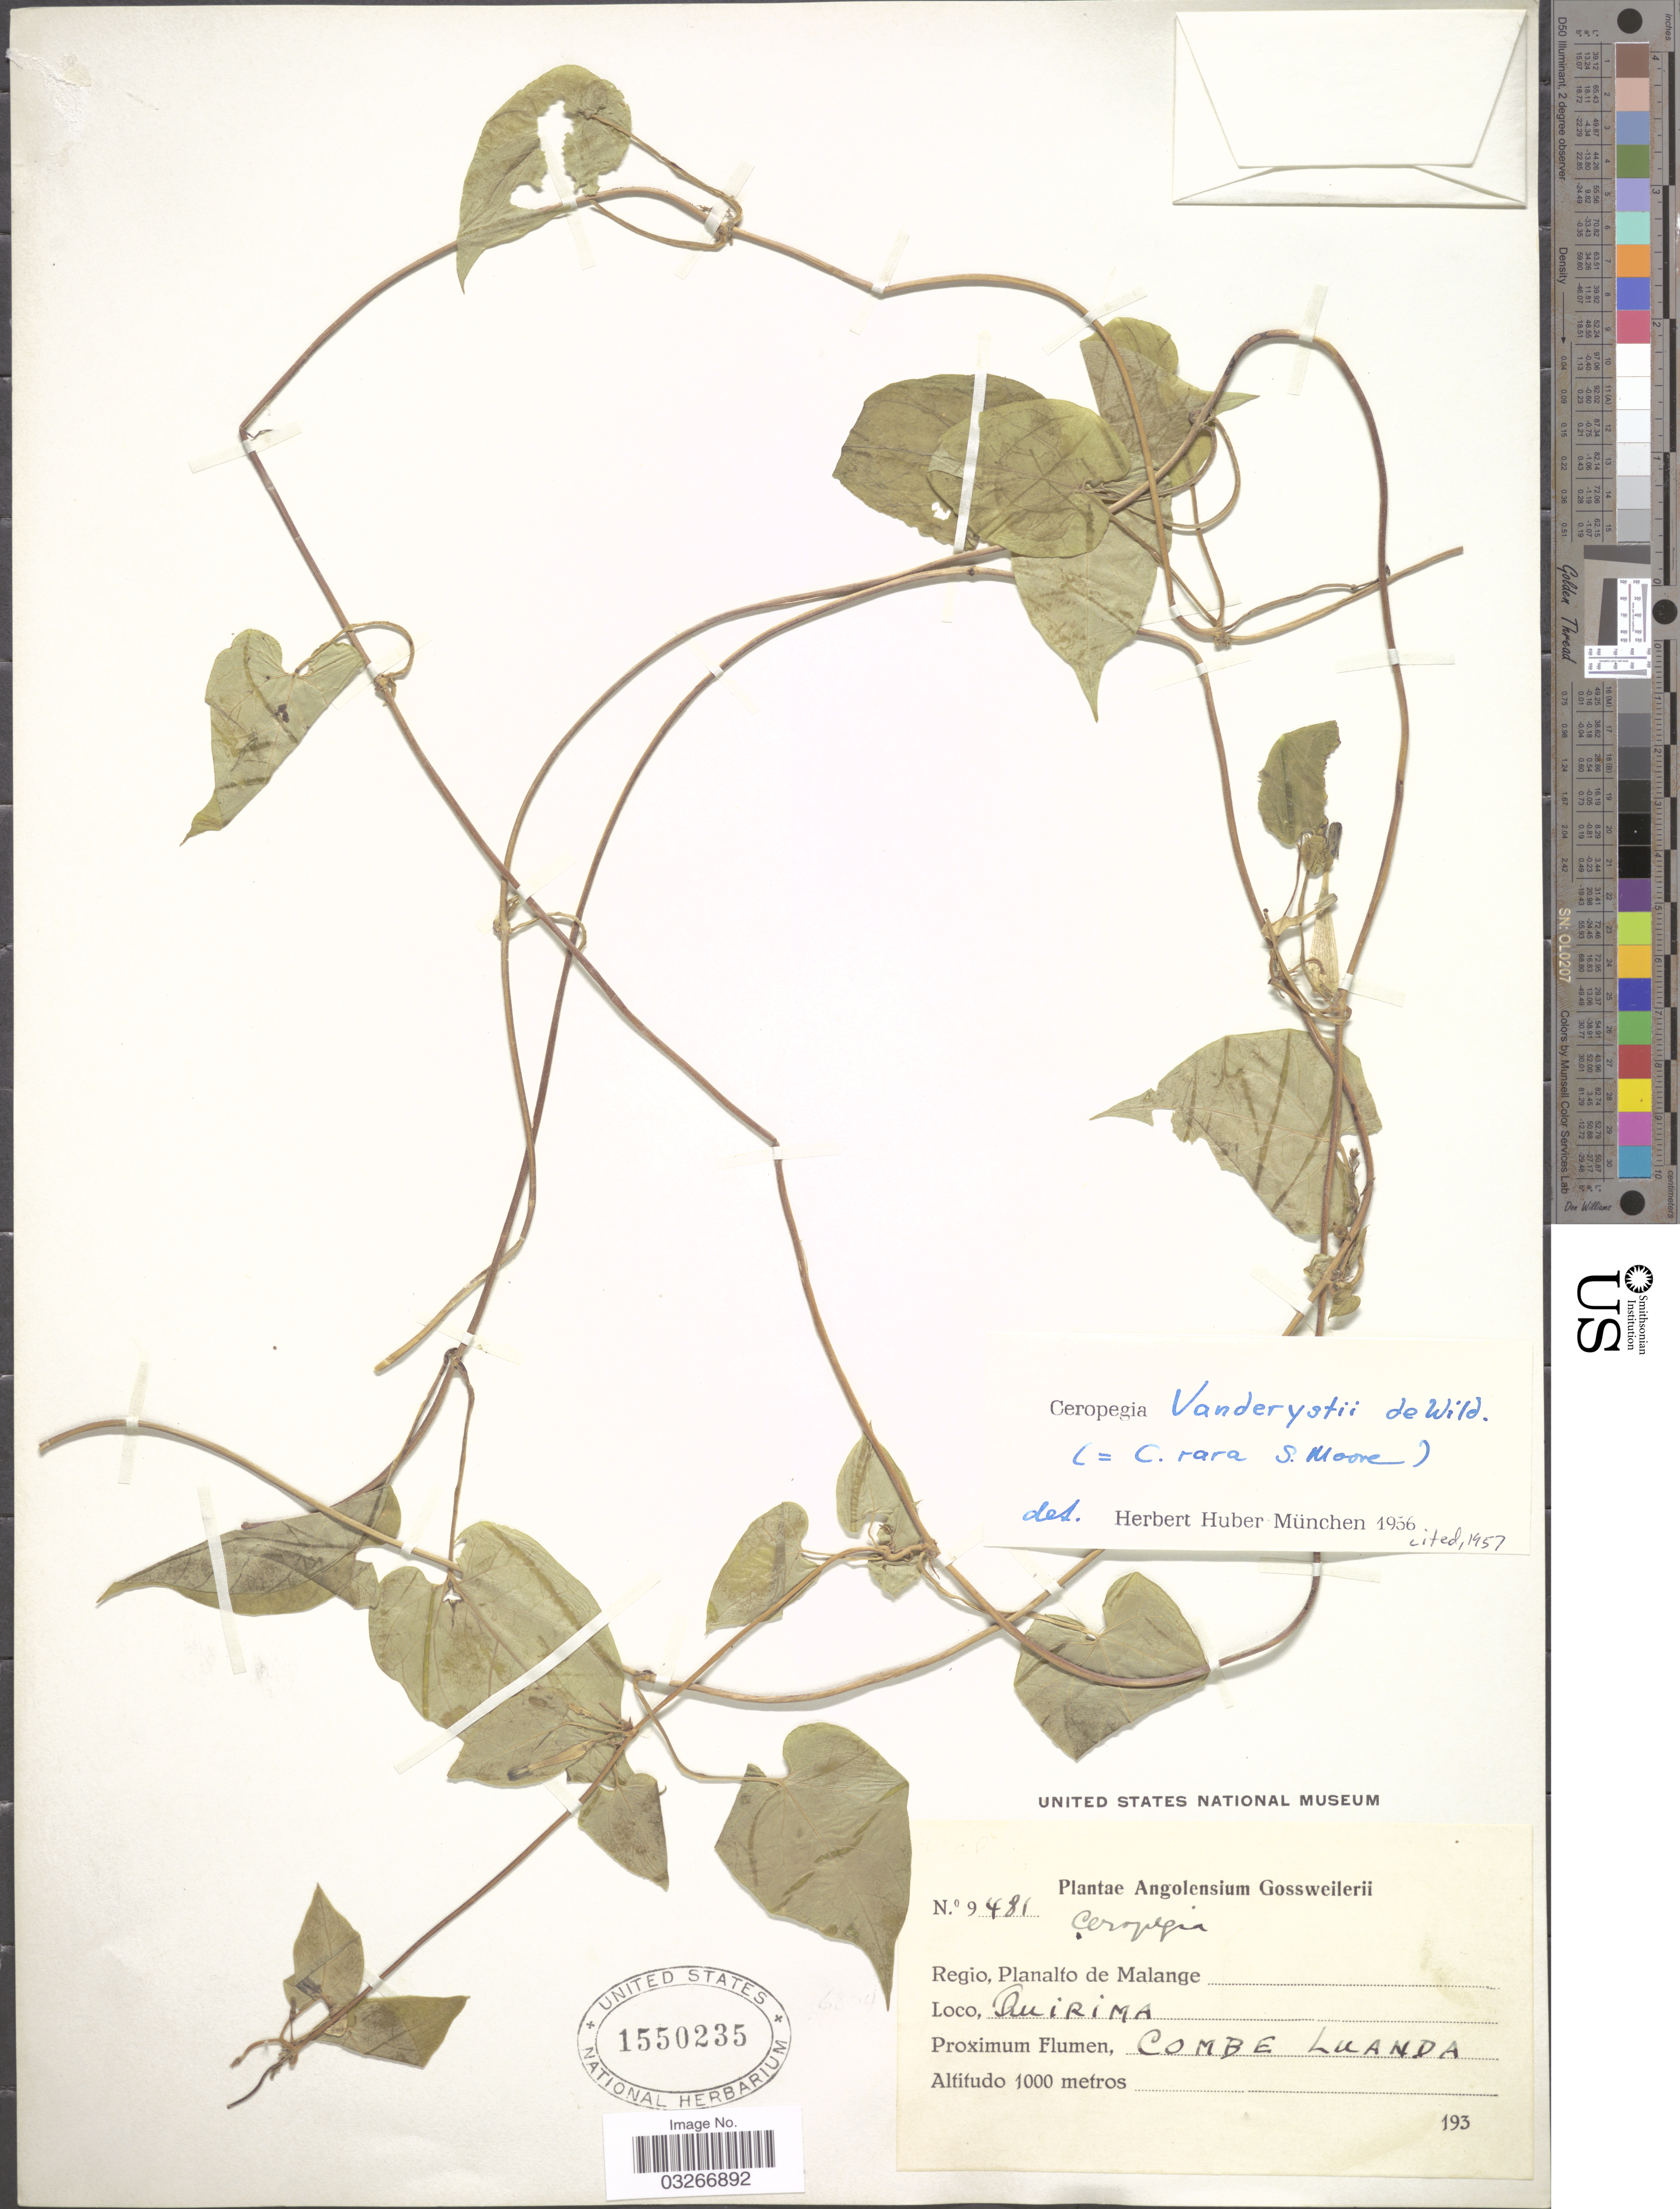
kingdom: Plantae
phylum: Tracheophyta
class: Magnoliopsida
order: Gentianales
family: Apocynaceae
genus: Ceropegia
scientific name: Ceropegia vanderystii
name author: De Wild.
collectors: -. Gossweiler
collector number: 9481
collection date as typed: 193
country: Angola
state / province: Luanda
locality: Quirima, Proximum Flumen, Combe Luanda.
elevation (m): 1000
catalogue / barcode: US 1550235